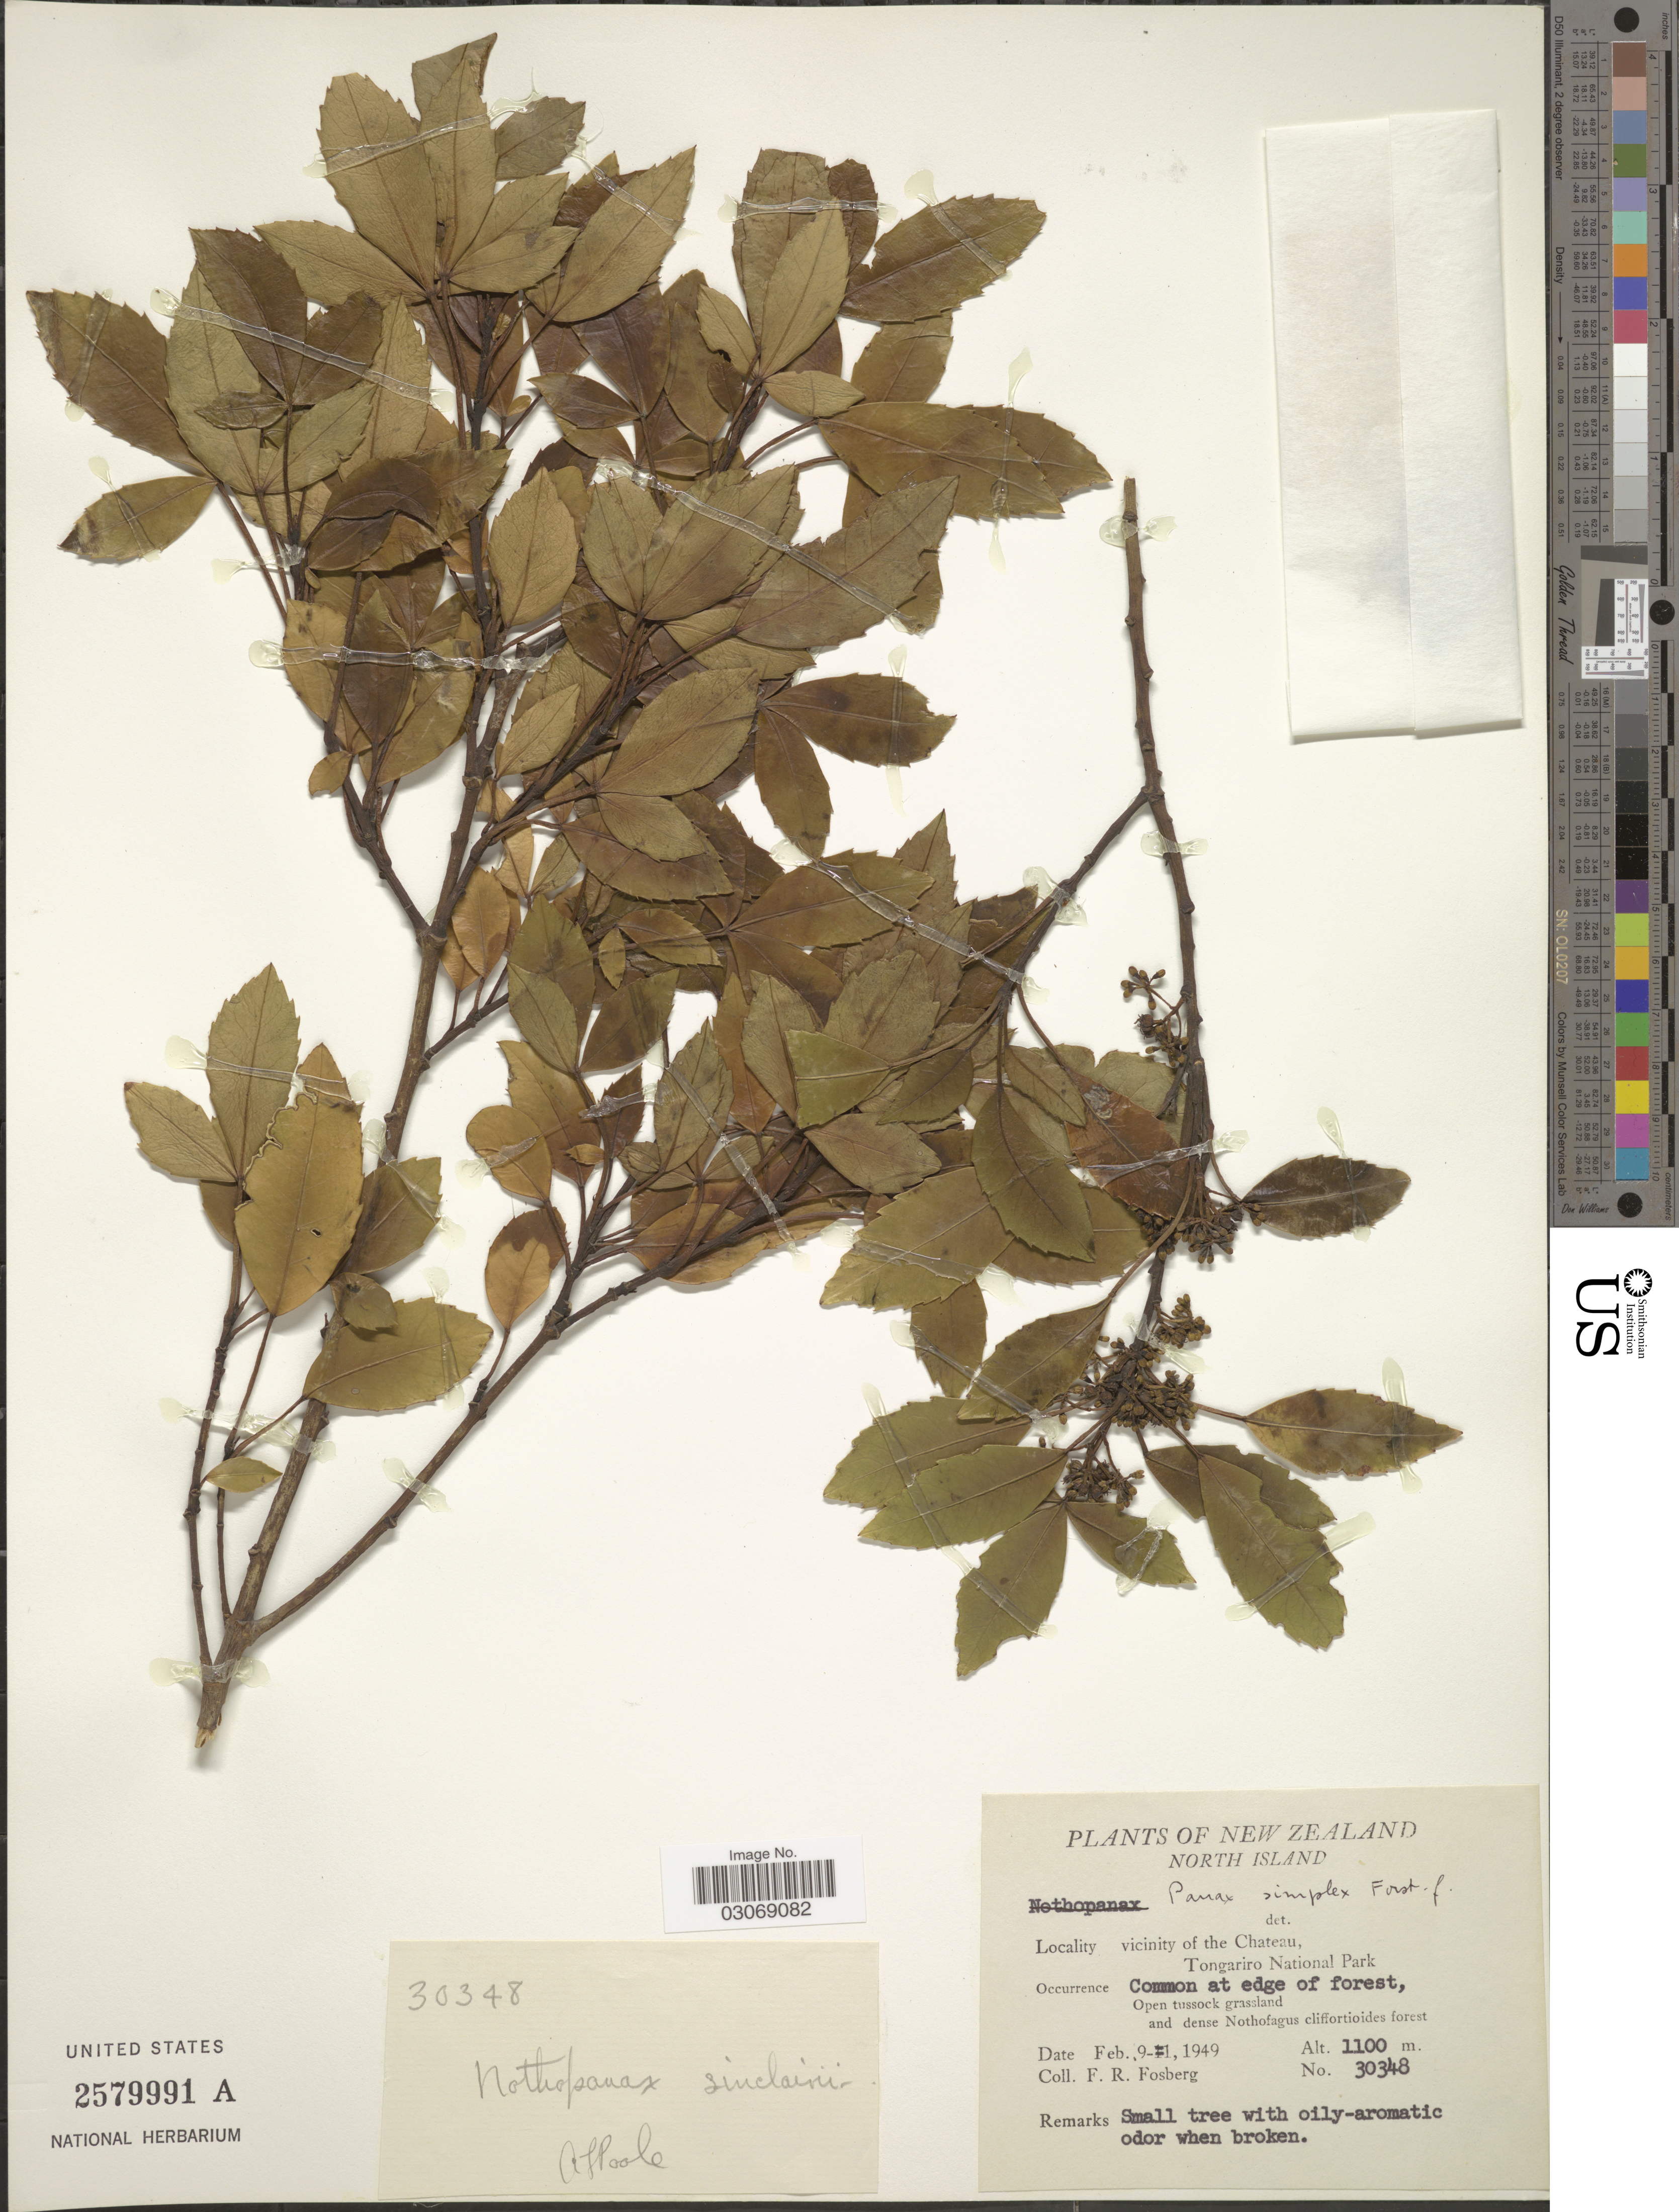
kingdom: Plantae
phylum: Tracheophyta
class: Magnoliopsida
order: Apiales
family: Araliaceae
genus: Nothopanax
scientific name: Nothopanax sinclairii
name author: (Hook. f.) Seem.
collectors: F. R. Fosberg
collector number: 30348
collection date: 1949-02-09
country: New Zealand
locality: North Island, vicinity of the Chateau, Tongariro National Park.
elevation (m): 1100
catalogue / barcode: US 2579991A